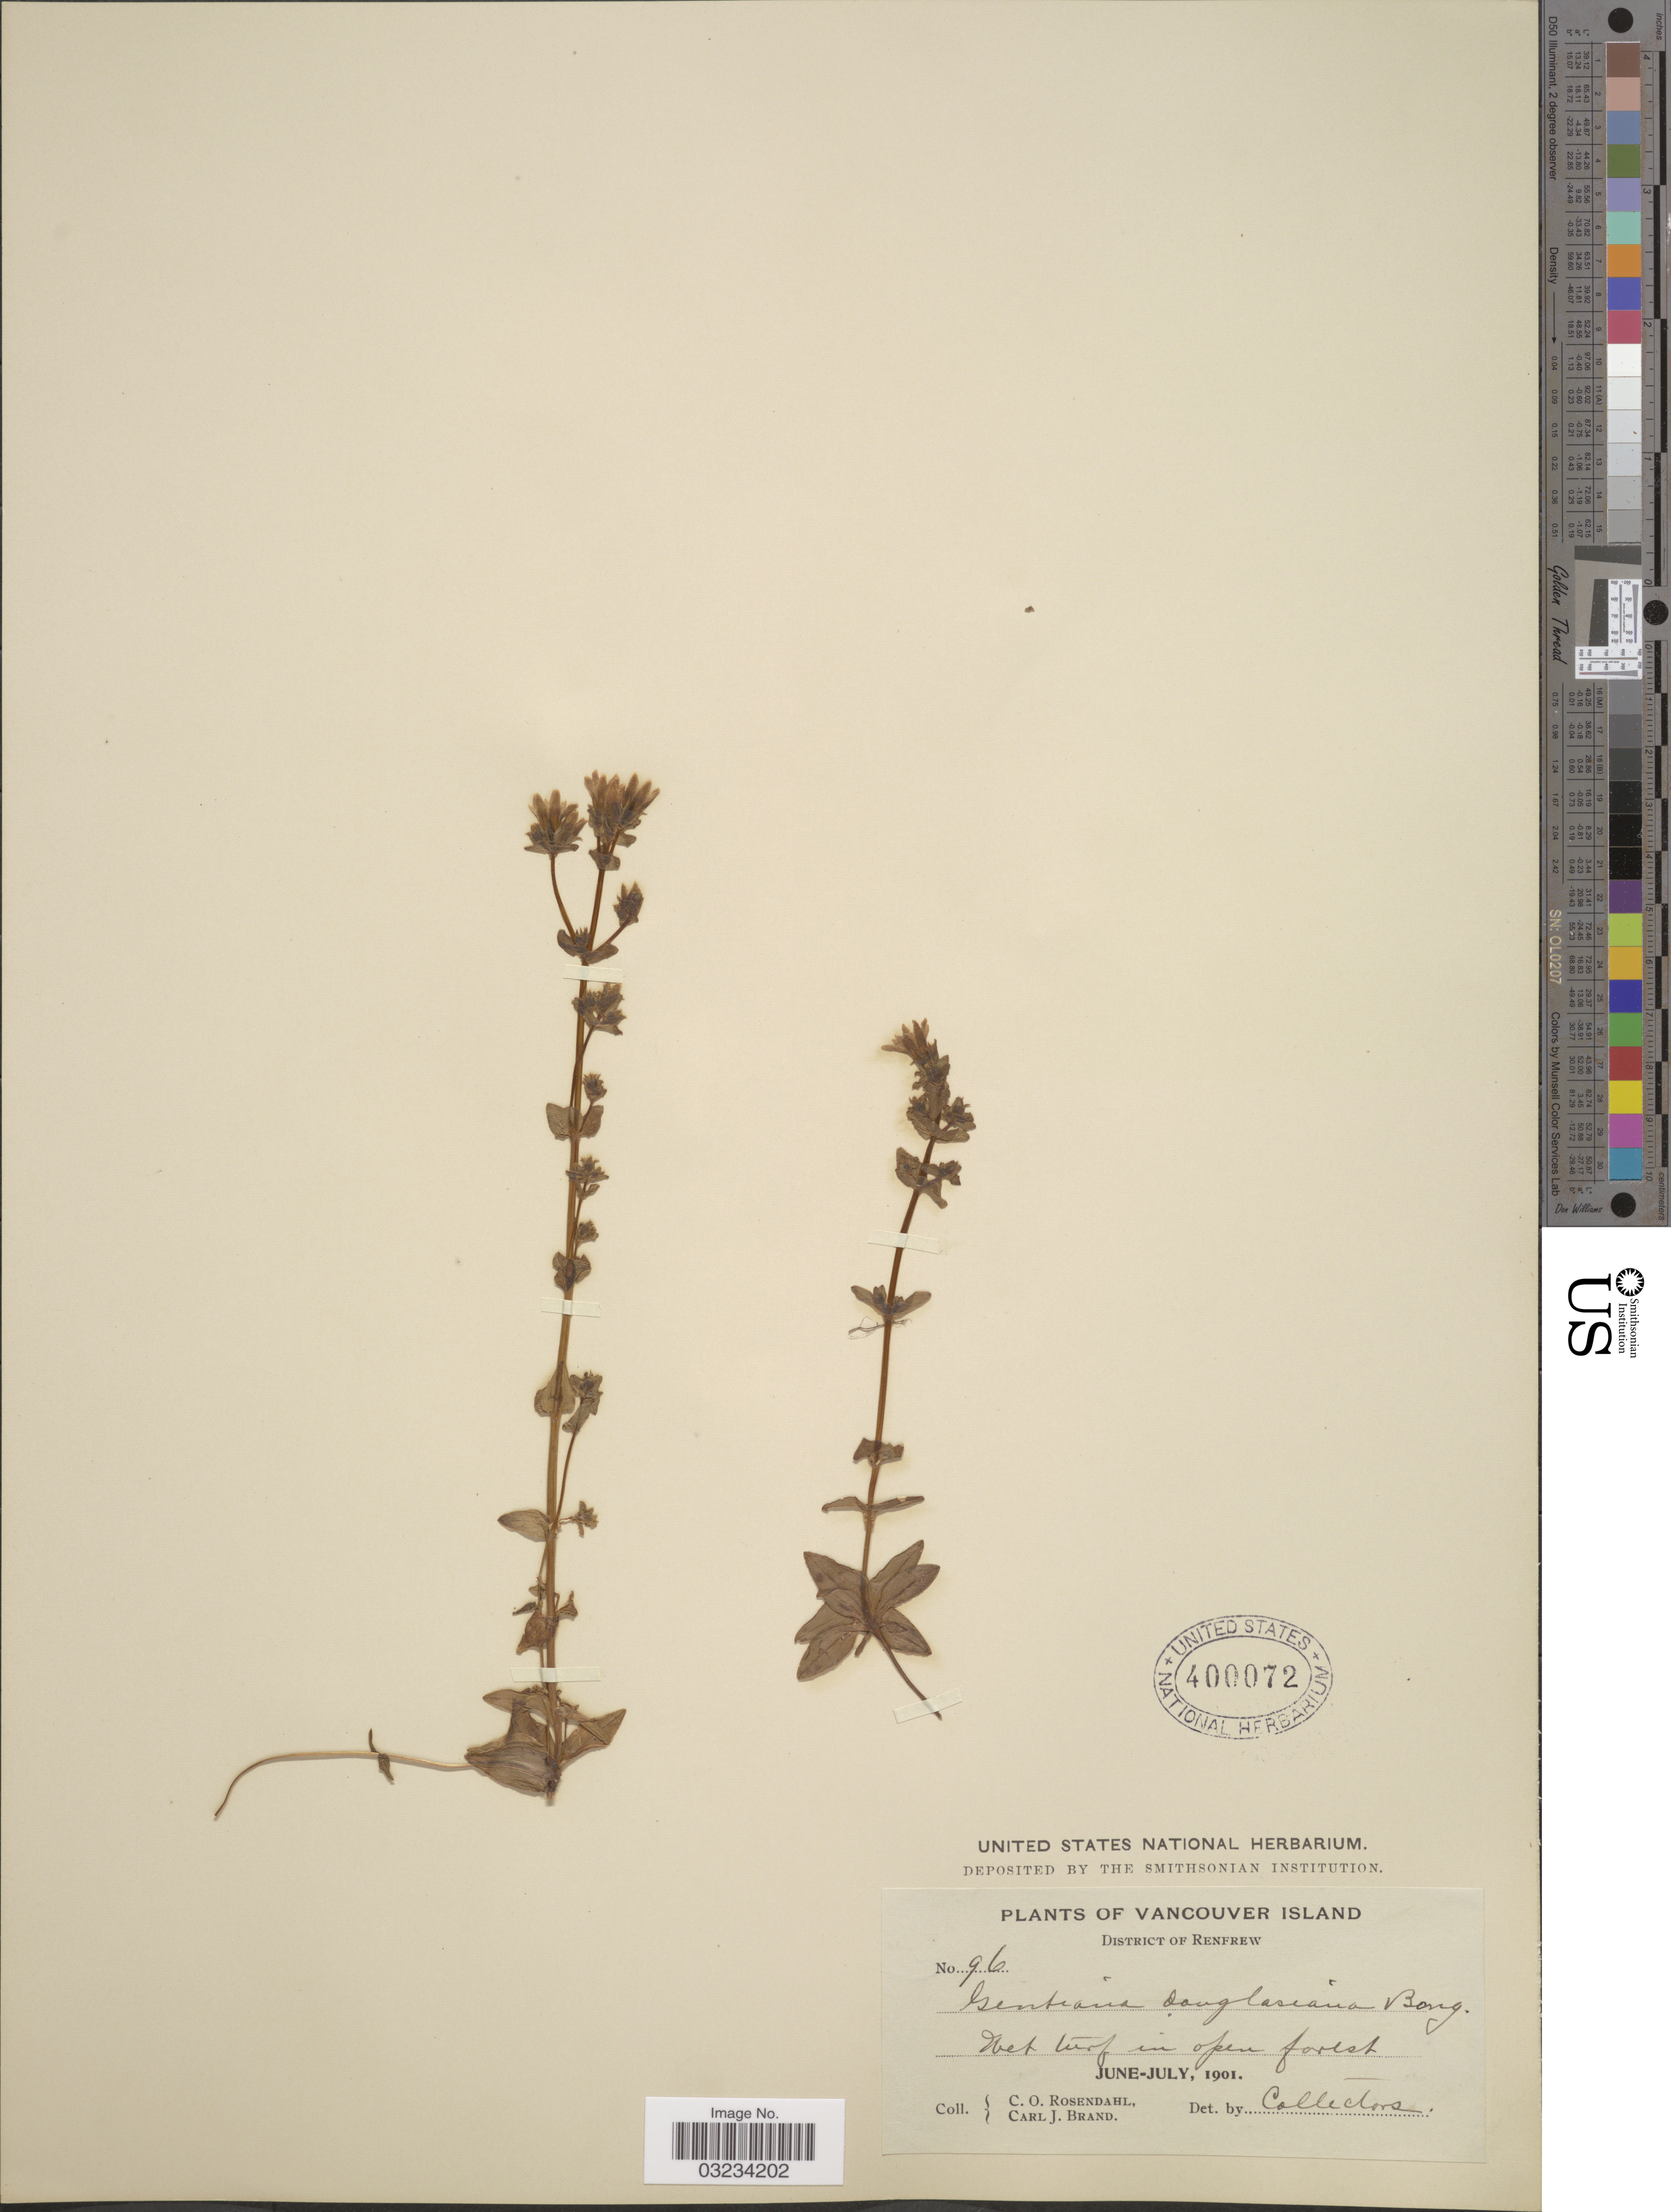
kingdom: Plantae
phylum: Tracheophyta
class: Magnoliopsida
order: Gentianales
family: Gentianaceae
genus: Gentiana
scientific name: Gentiana douglasiana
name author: Bong.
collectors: C. O. Rosendahl & C. J. Brand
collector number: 96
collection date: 1901-06/1901-07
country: Canada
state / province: British Columbia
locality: Vancouver Island, District of Renfrew.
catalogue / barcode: US 400072